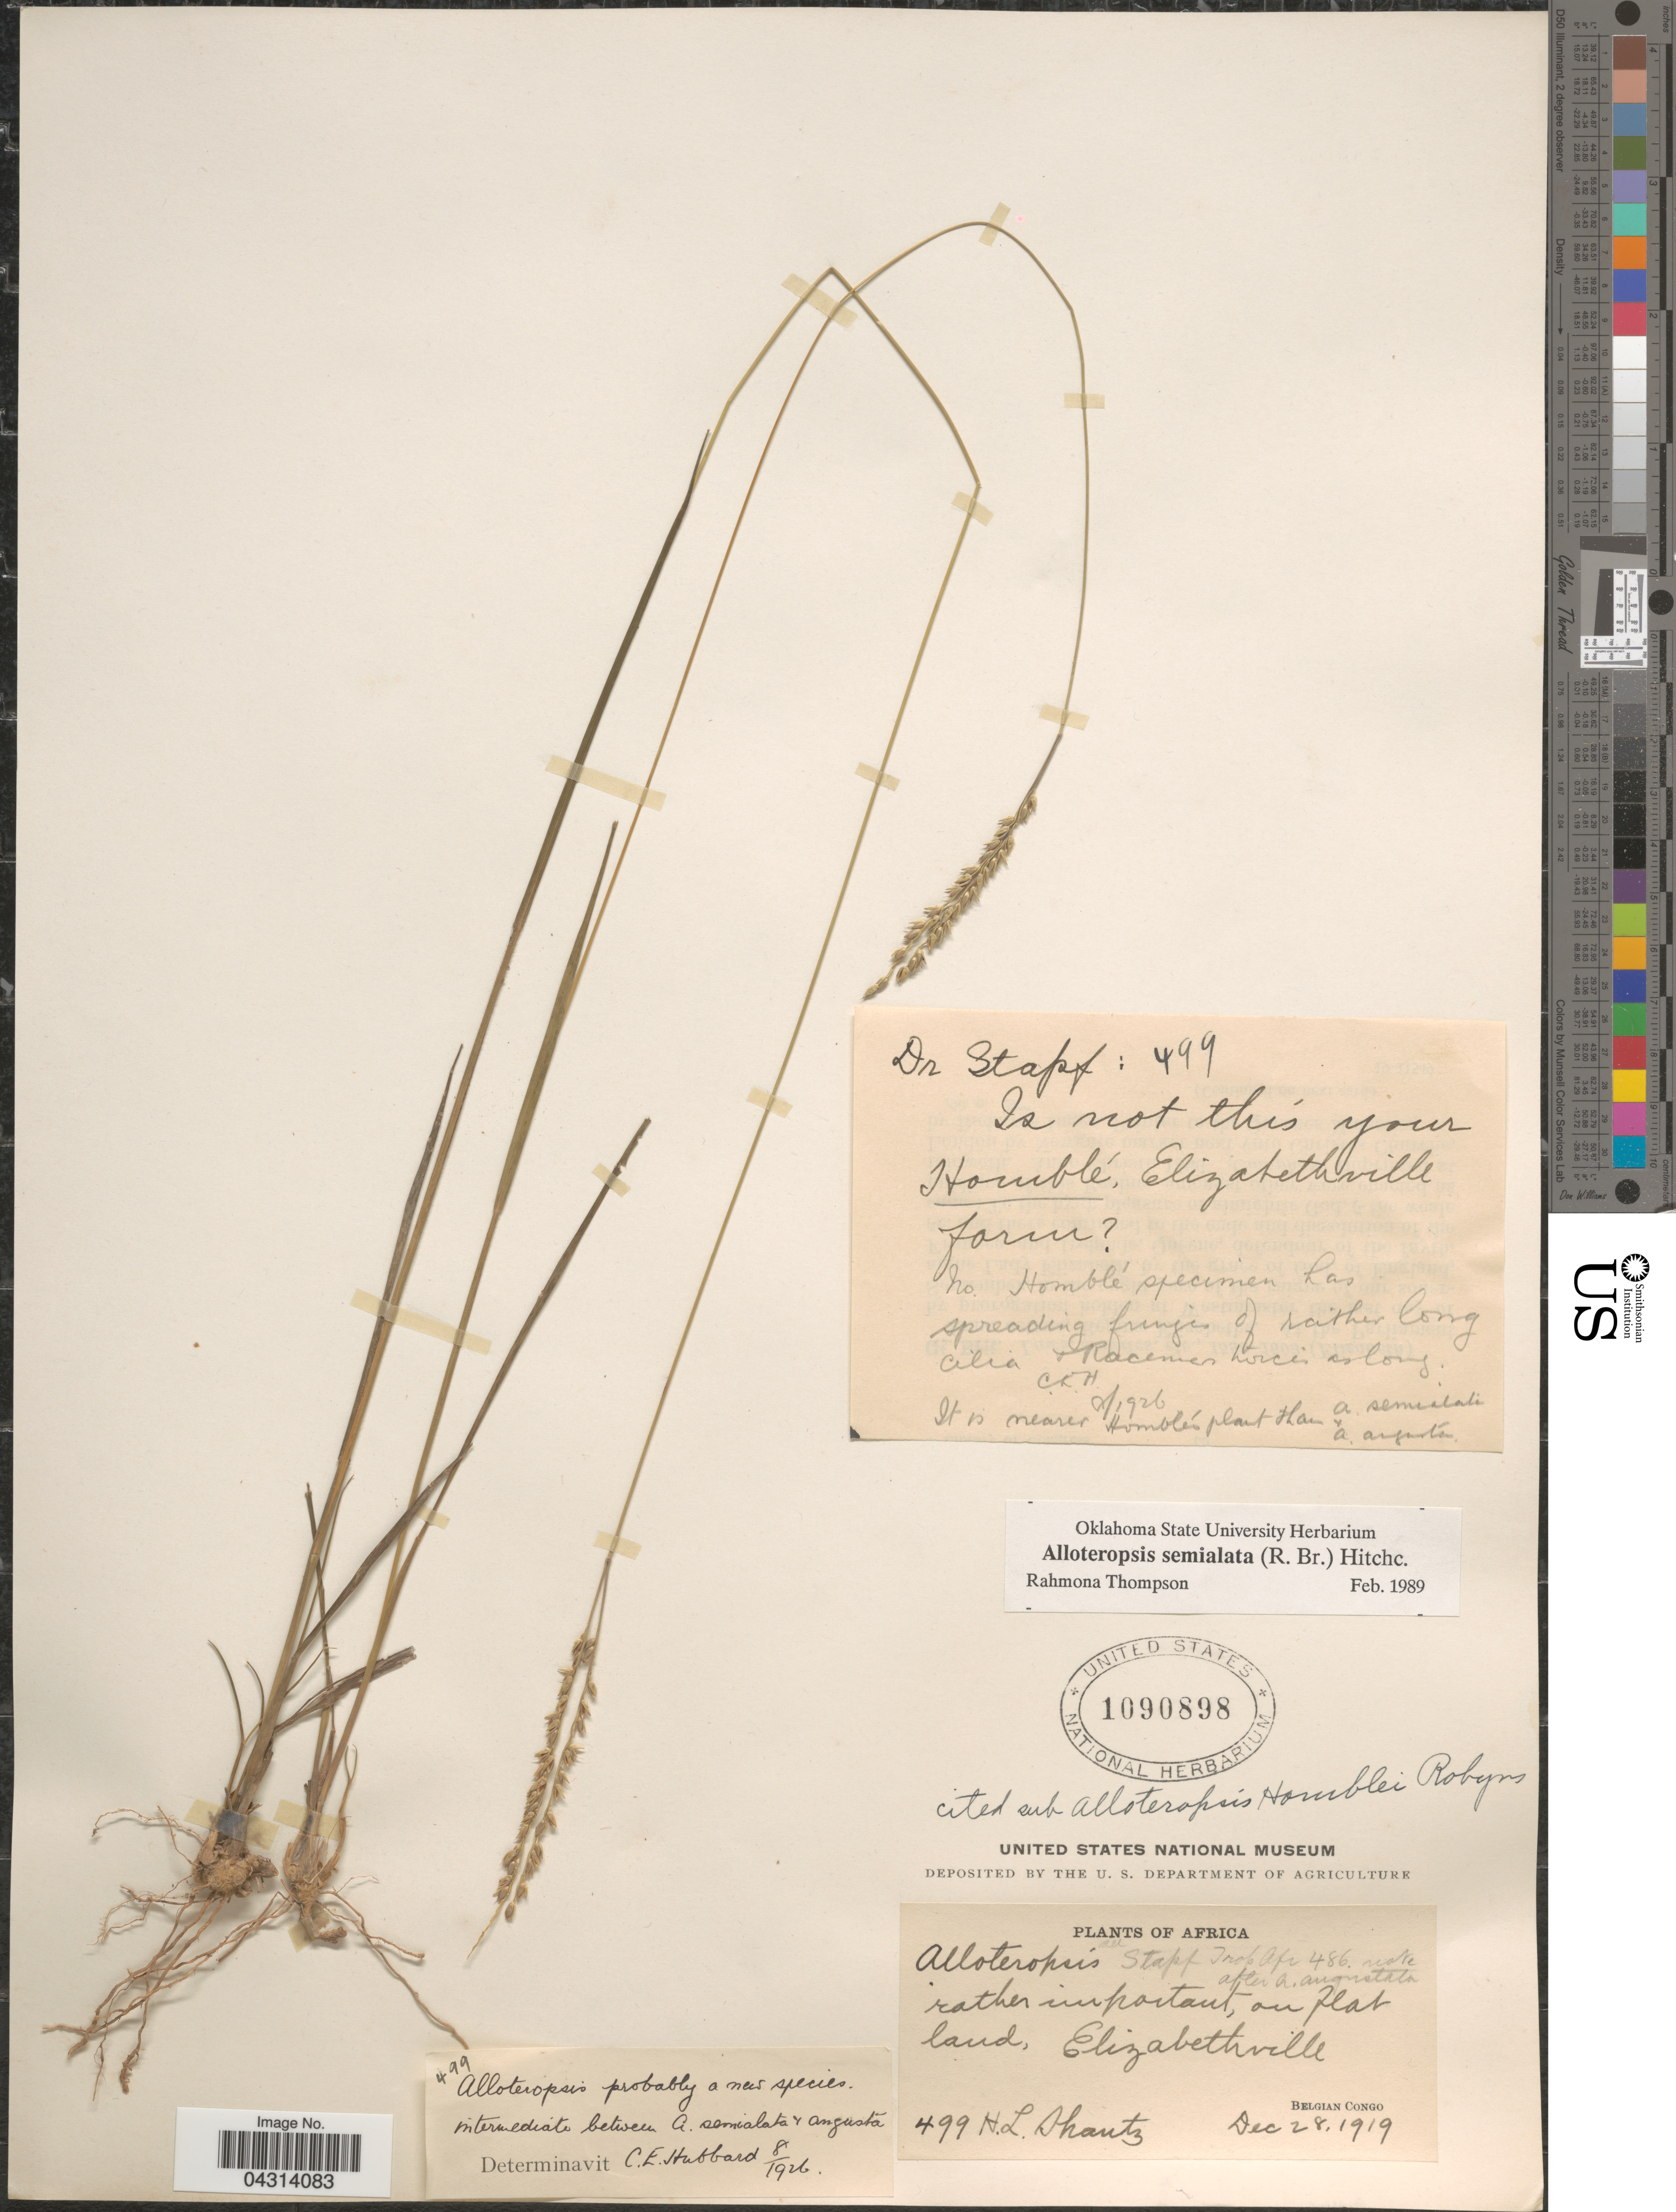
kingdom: Plantae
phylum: Tracheophyta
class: Liliopsida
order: Poales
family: Poaceae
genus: Alloteropsis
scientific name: Alloteropsis semialata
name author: (R. Br.) Hitchc.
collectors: H. Shantz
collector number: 499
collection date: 1919-12-28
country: Congo, Democratic Republic of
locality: On flat land, Elizabethville. Belgian Congo.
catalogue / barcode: US 1090898